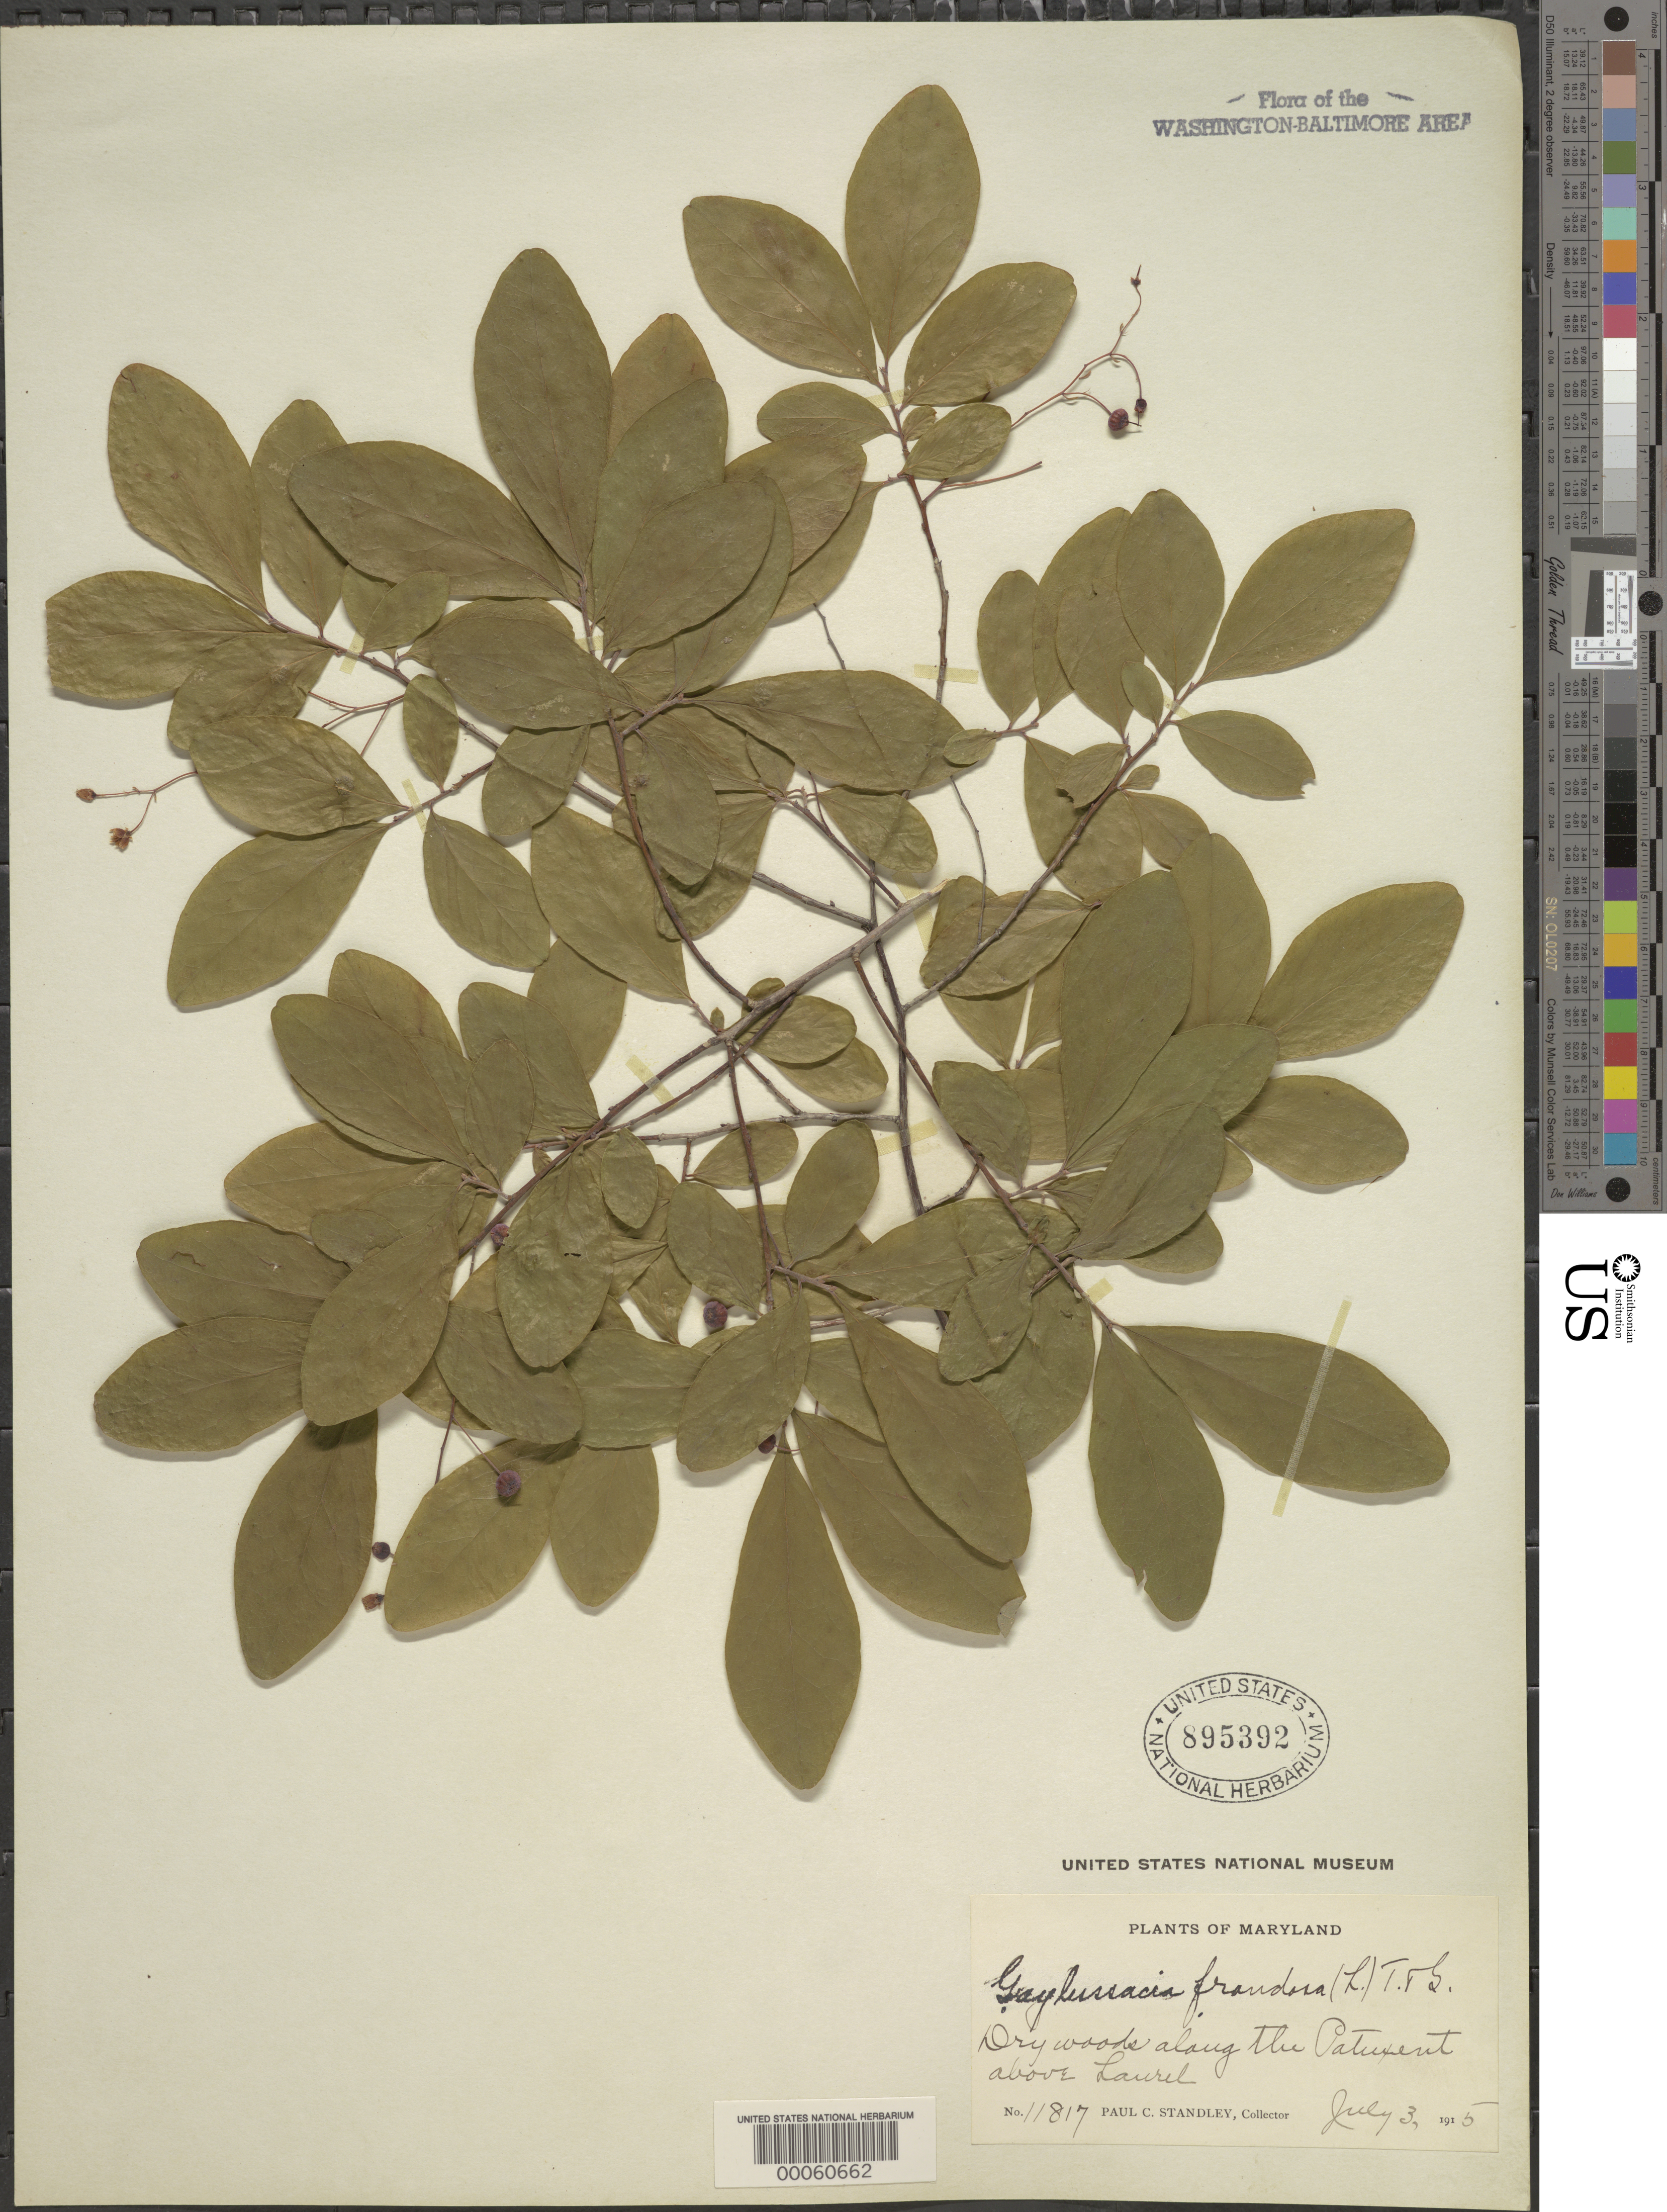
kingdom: Plantae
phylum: Tracheophyta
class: Magnoliopsida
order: Ericales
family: Ericaceae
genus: Gaylussacia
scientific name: Gaylussacia frondosa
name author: (L.) Torr. & A. Gray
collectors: P. C. Standley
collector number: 11817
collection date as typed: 03 Jul 1915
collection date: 1915-07-03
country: United States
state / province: Maryland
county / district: Prince George's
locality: Patuxent River above Laurel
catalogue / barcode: US 895392